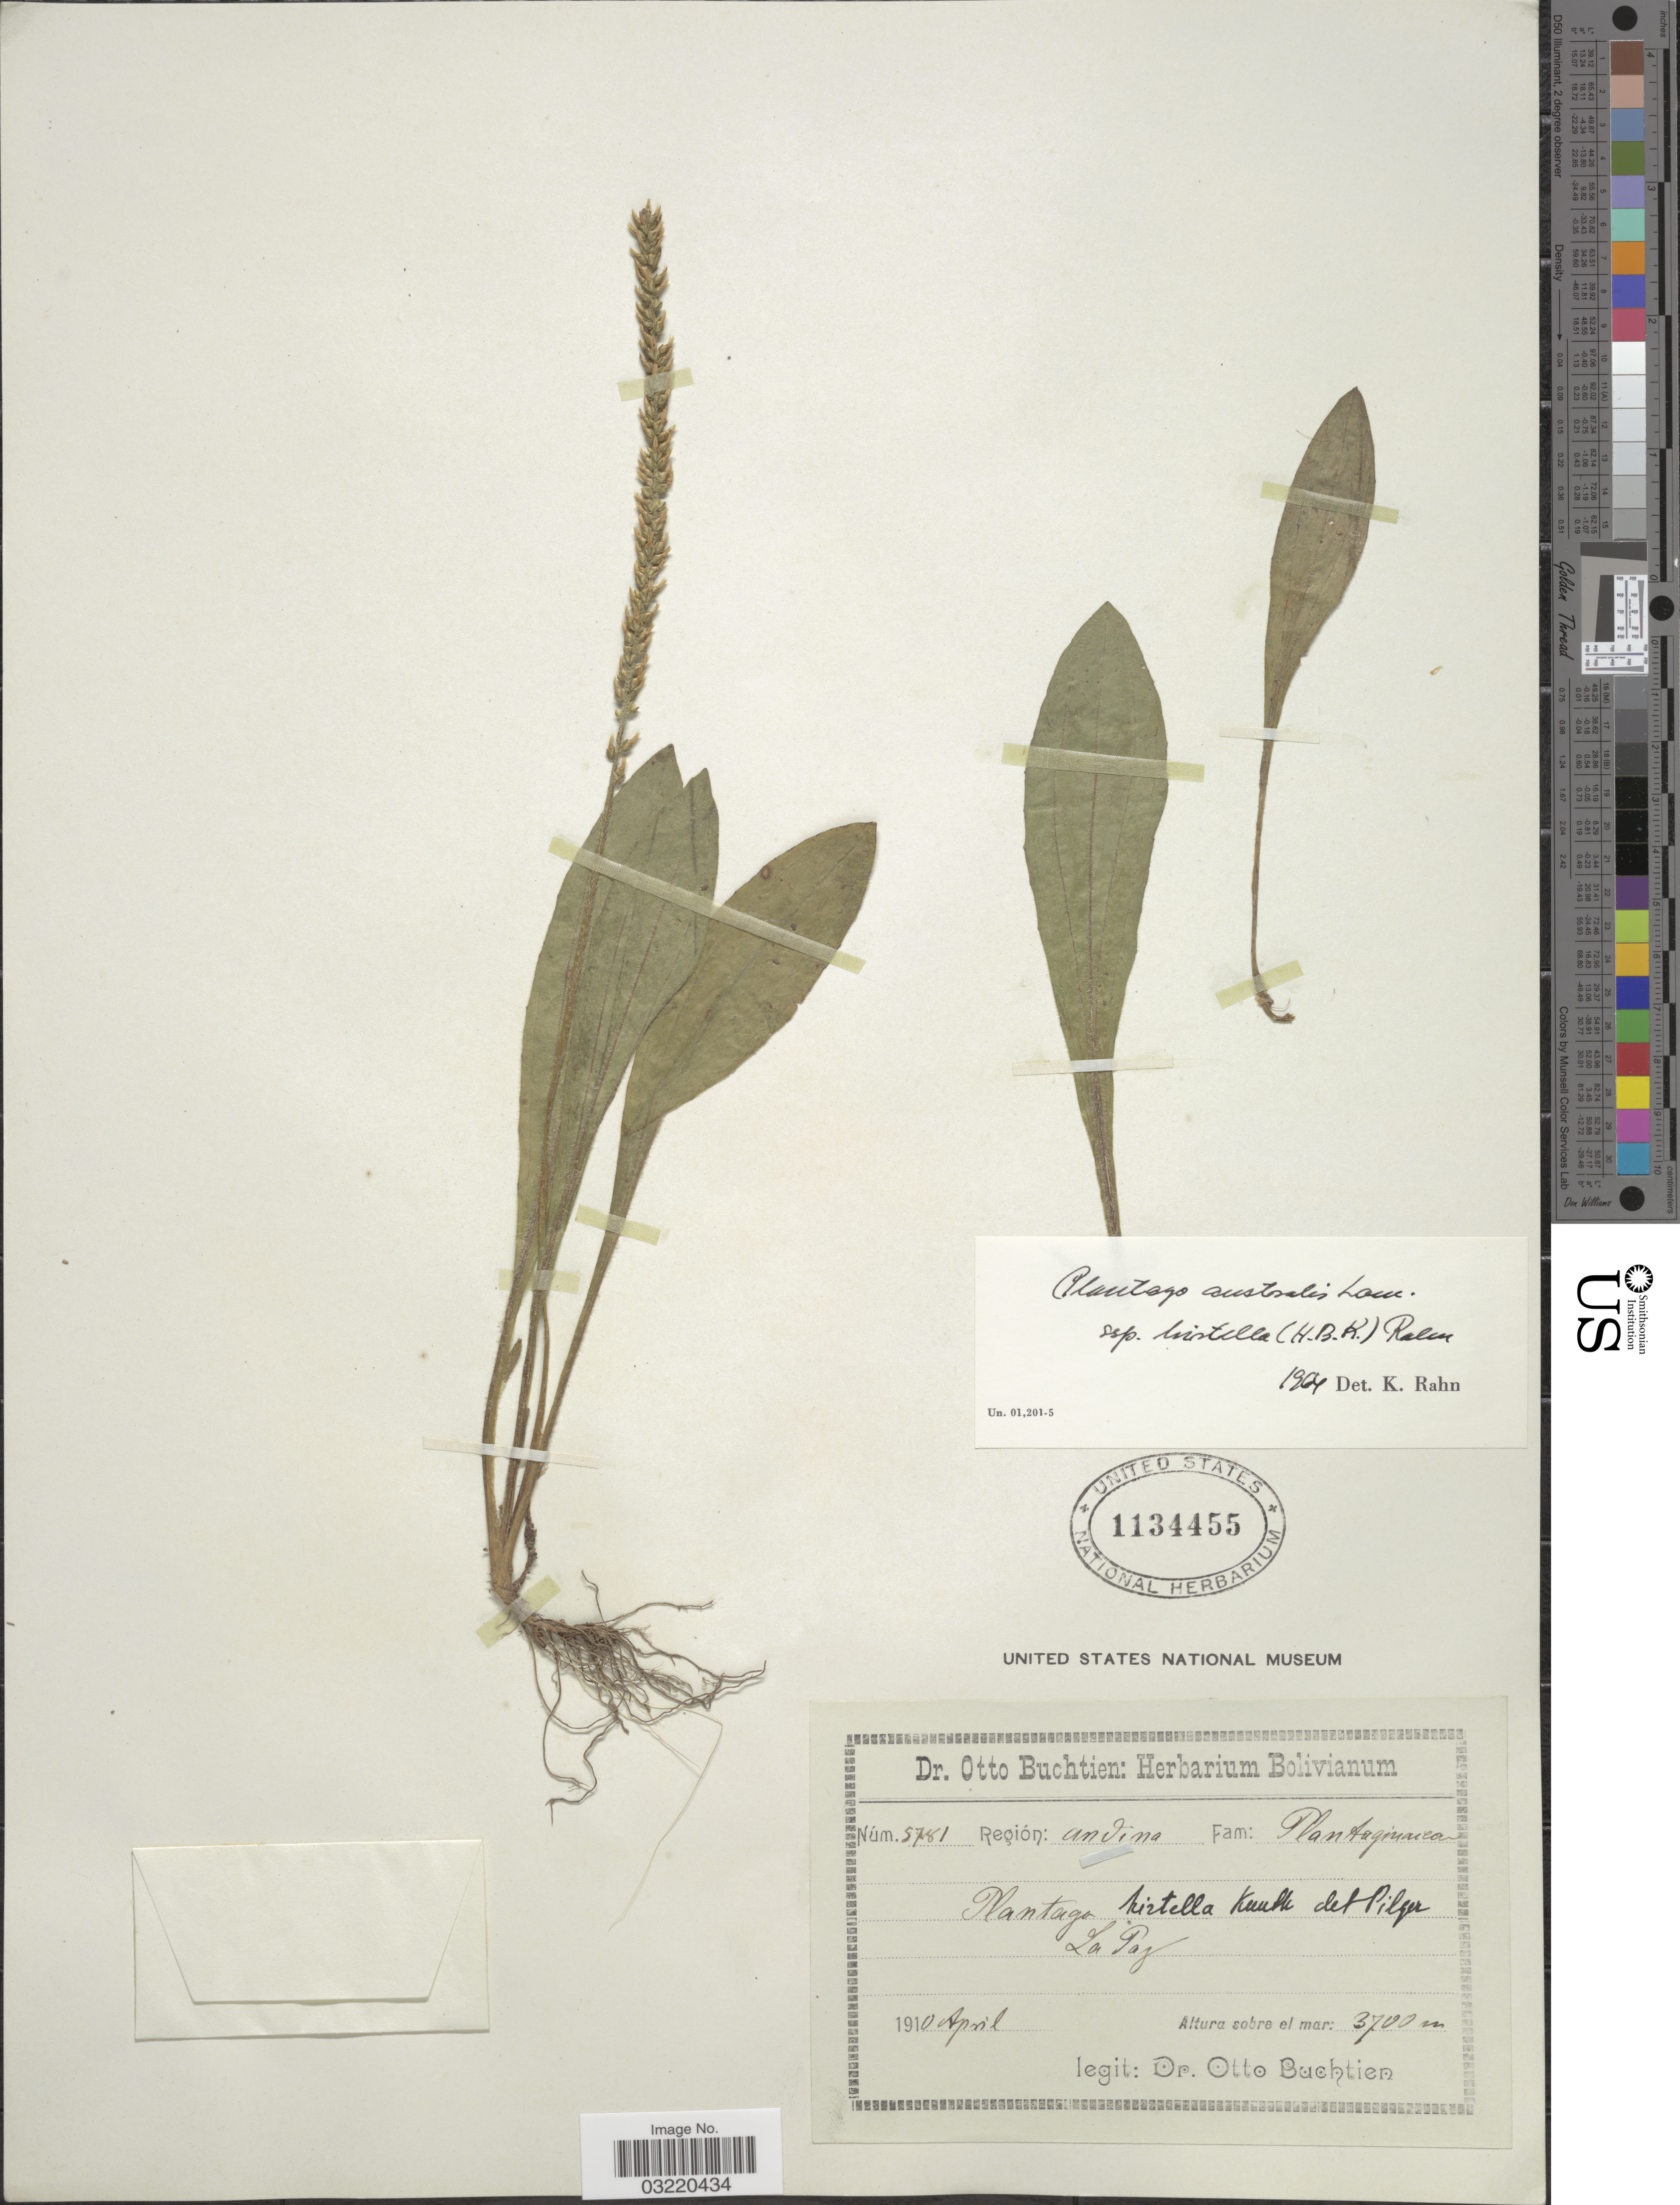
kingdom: Plantae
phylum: Tracheophyta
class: Magnoliopsida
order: Lamiales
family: Plantaginaceae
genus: Plantago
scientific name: Plantago australis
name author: Lam.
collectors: O. Buchtien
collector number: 5781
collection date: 1910-04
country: Bolivia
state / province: La Paz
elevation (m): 3700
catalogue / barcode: US 1134455